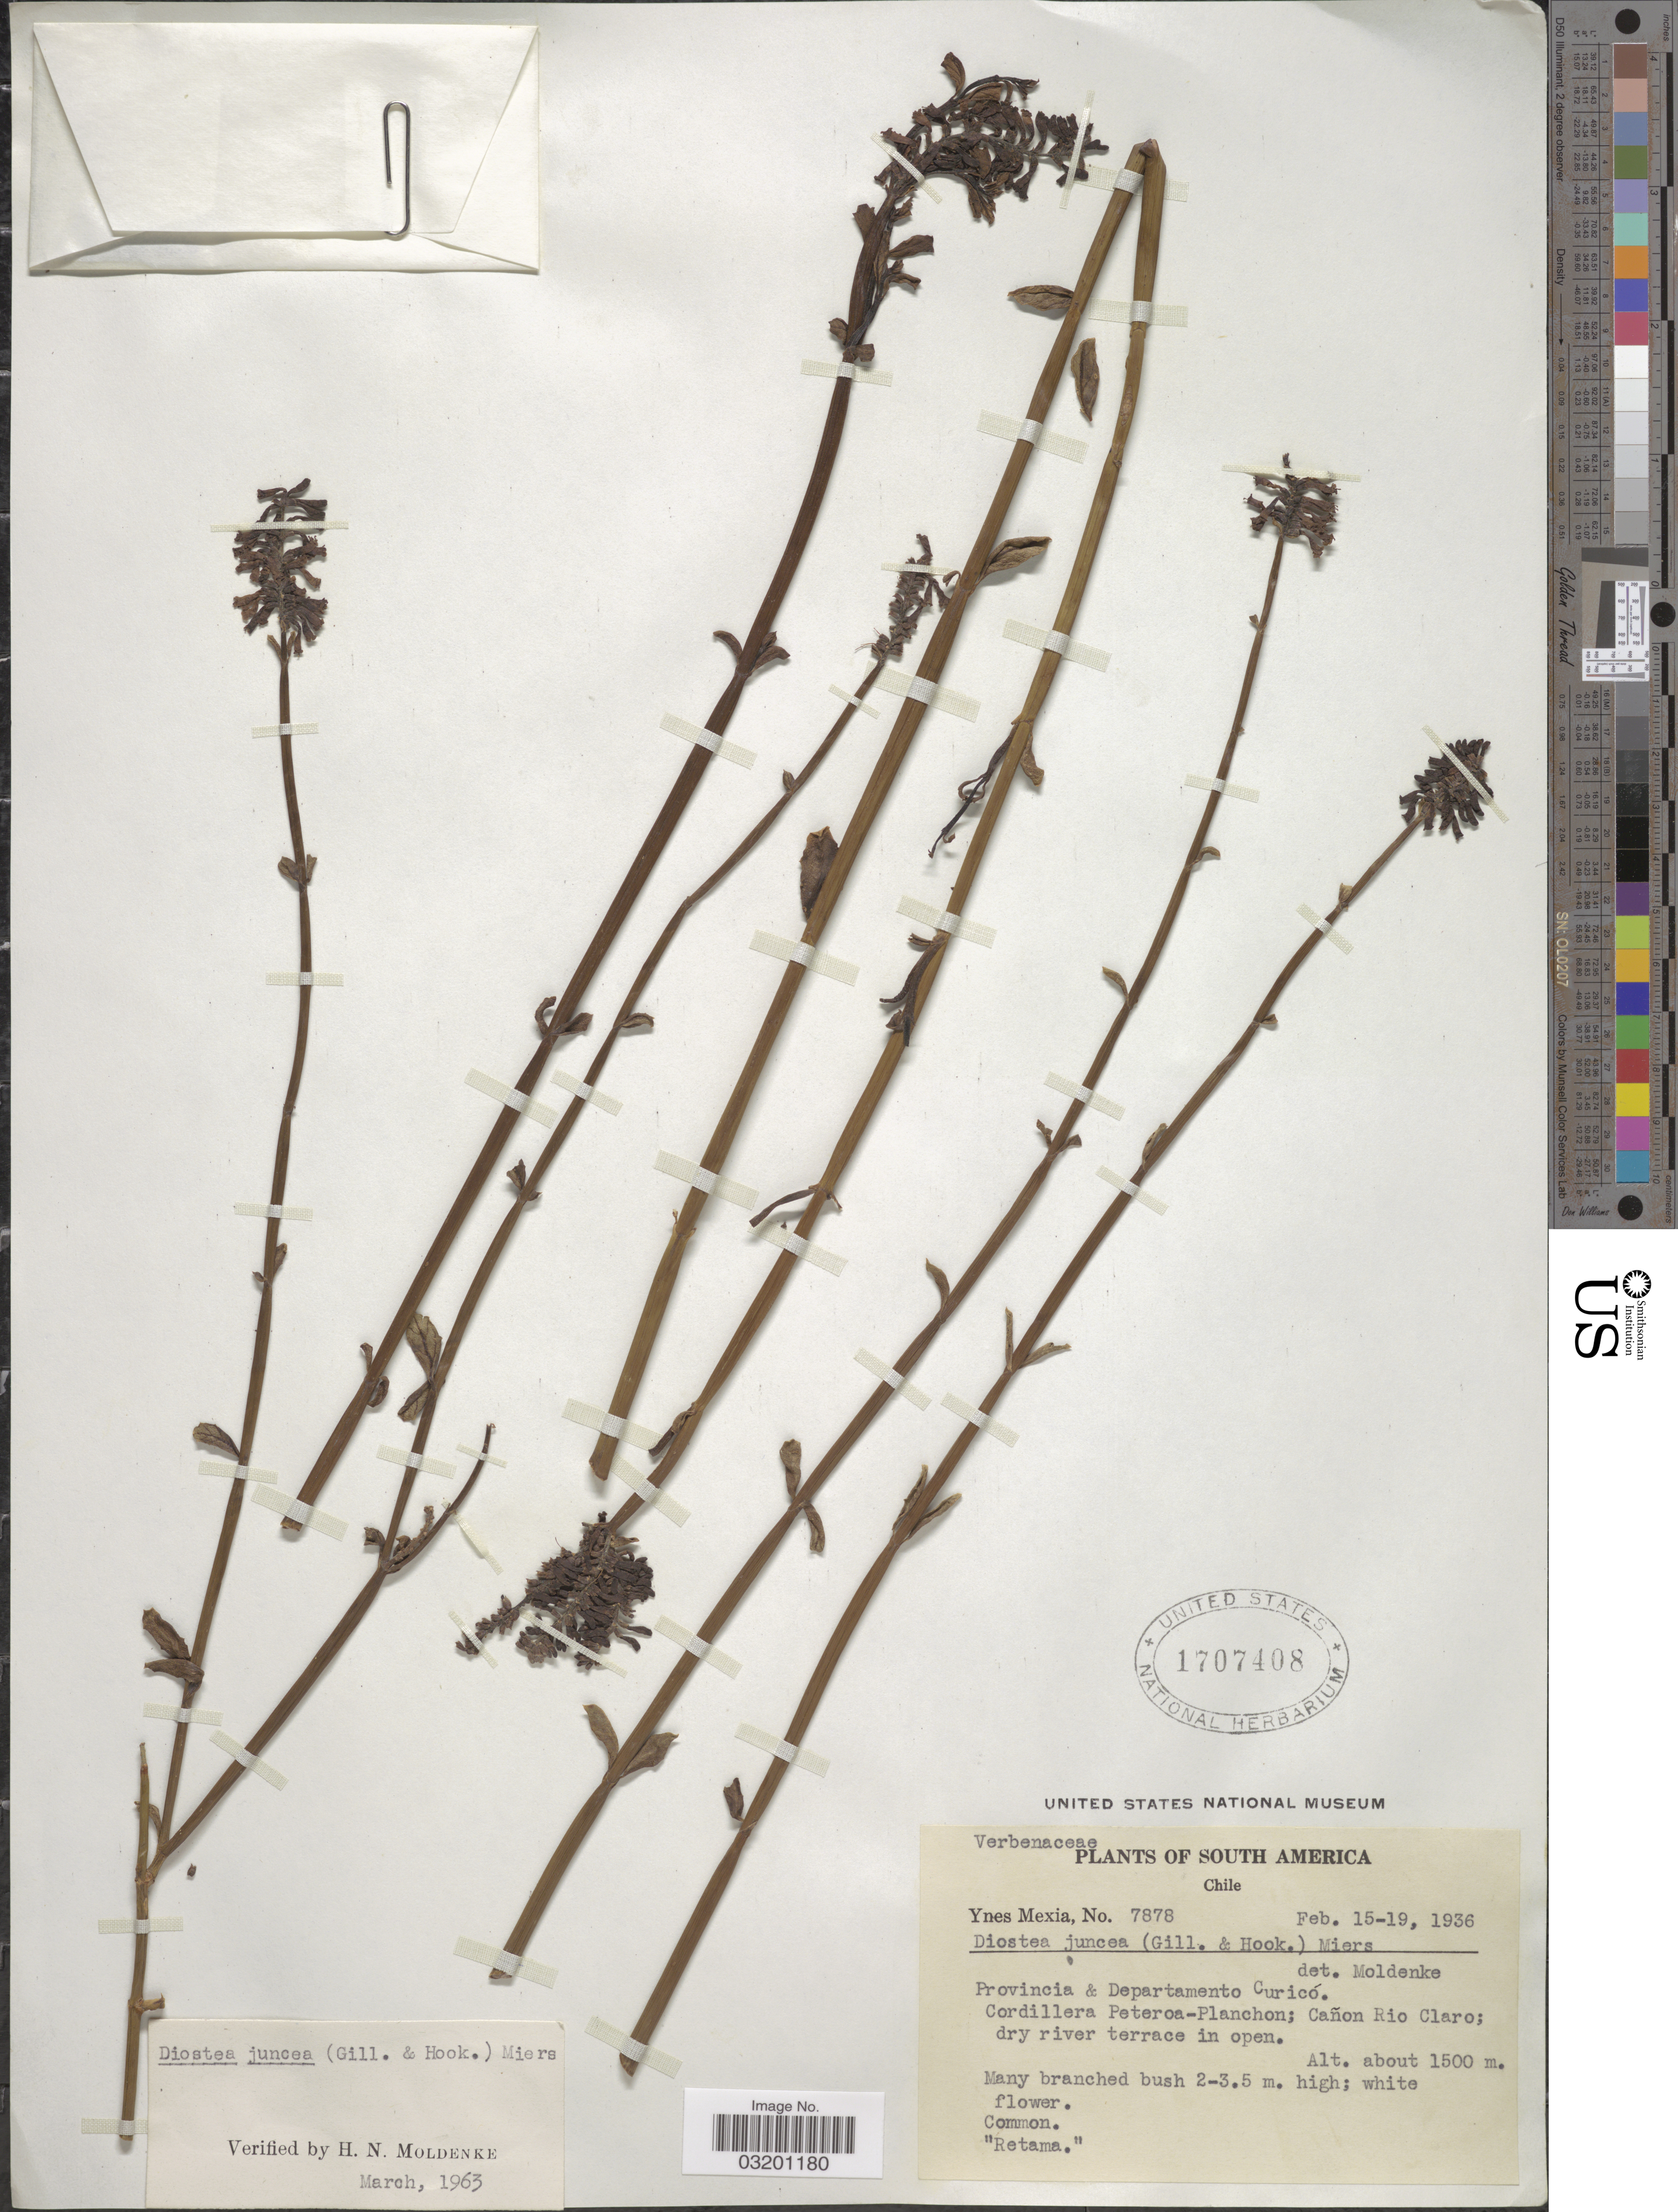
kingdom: Plantae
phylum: Tracheophyta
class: Magnoliopsida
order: Lamiales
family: Verbenaceae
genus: Baillonia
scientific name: Baillonia juncea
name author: Benth.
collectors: Y. Mexia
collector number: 7878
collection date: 1936-02-15/1936-02-19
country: Chile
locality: Provincia & Departamento Curicó. Cordillera Peteroa-Planchon; cañon Rio Claro.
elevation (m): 1500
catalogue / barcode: US 1707408